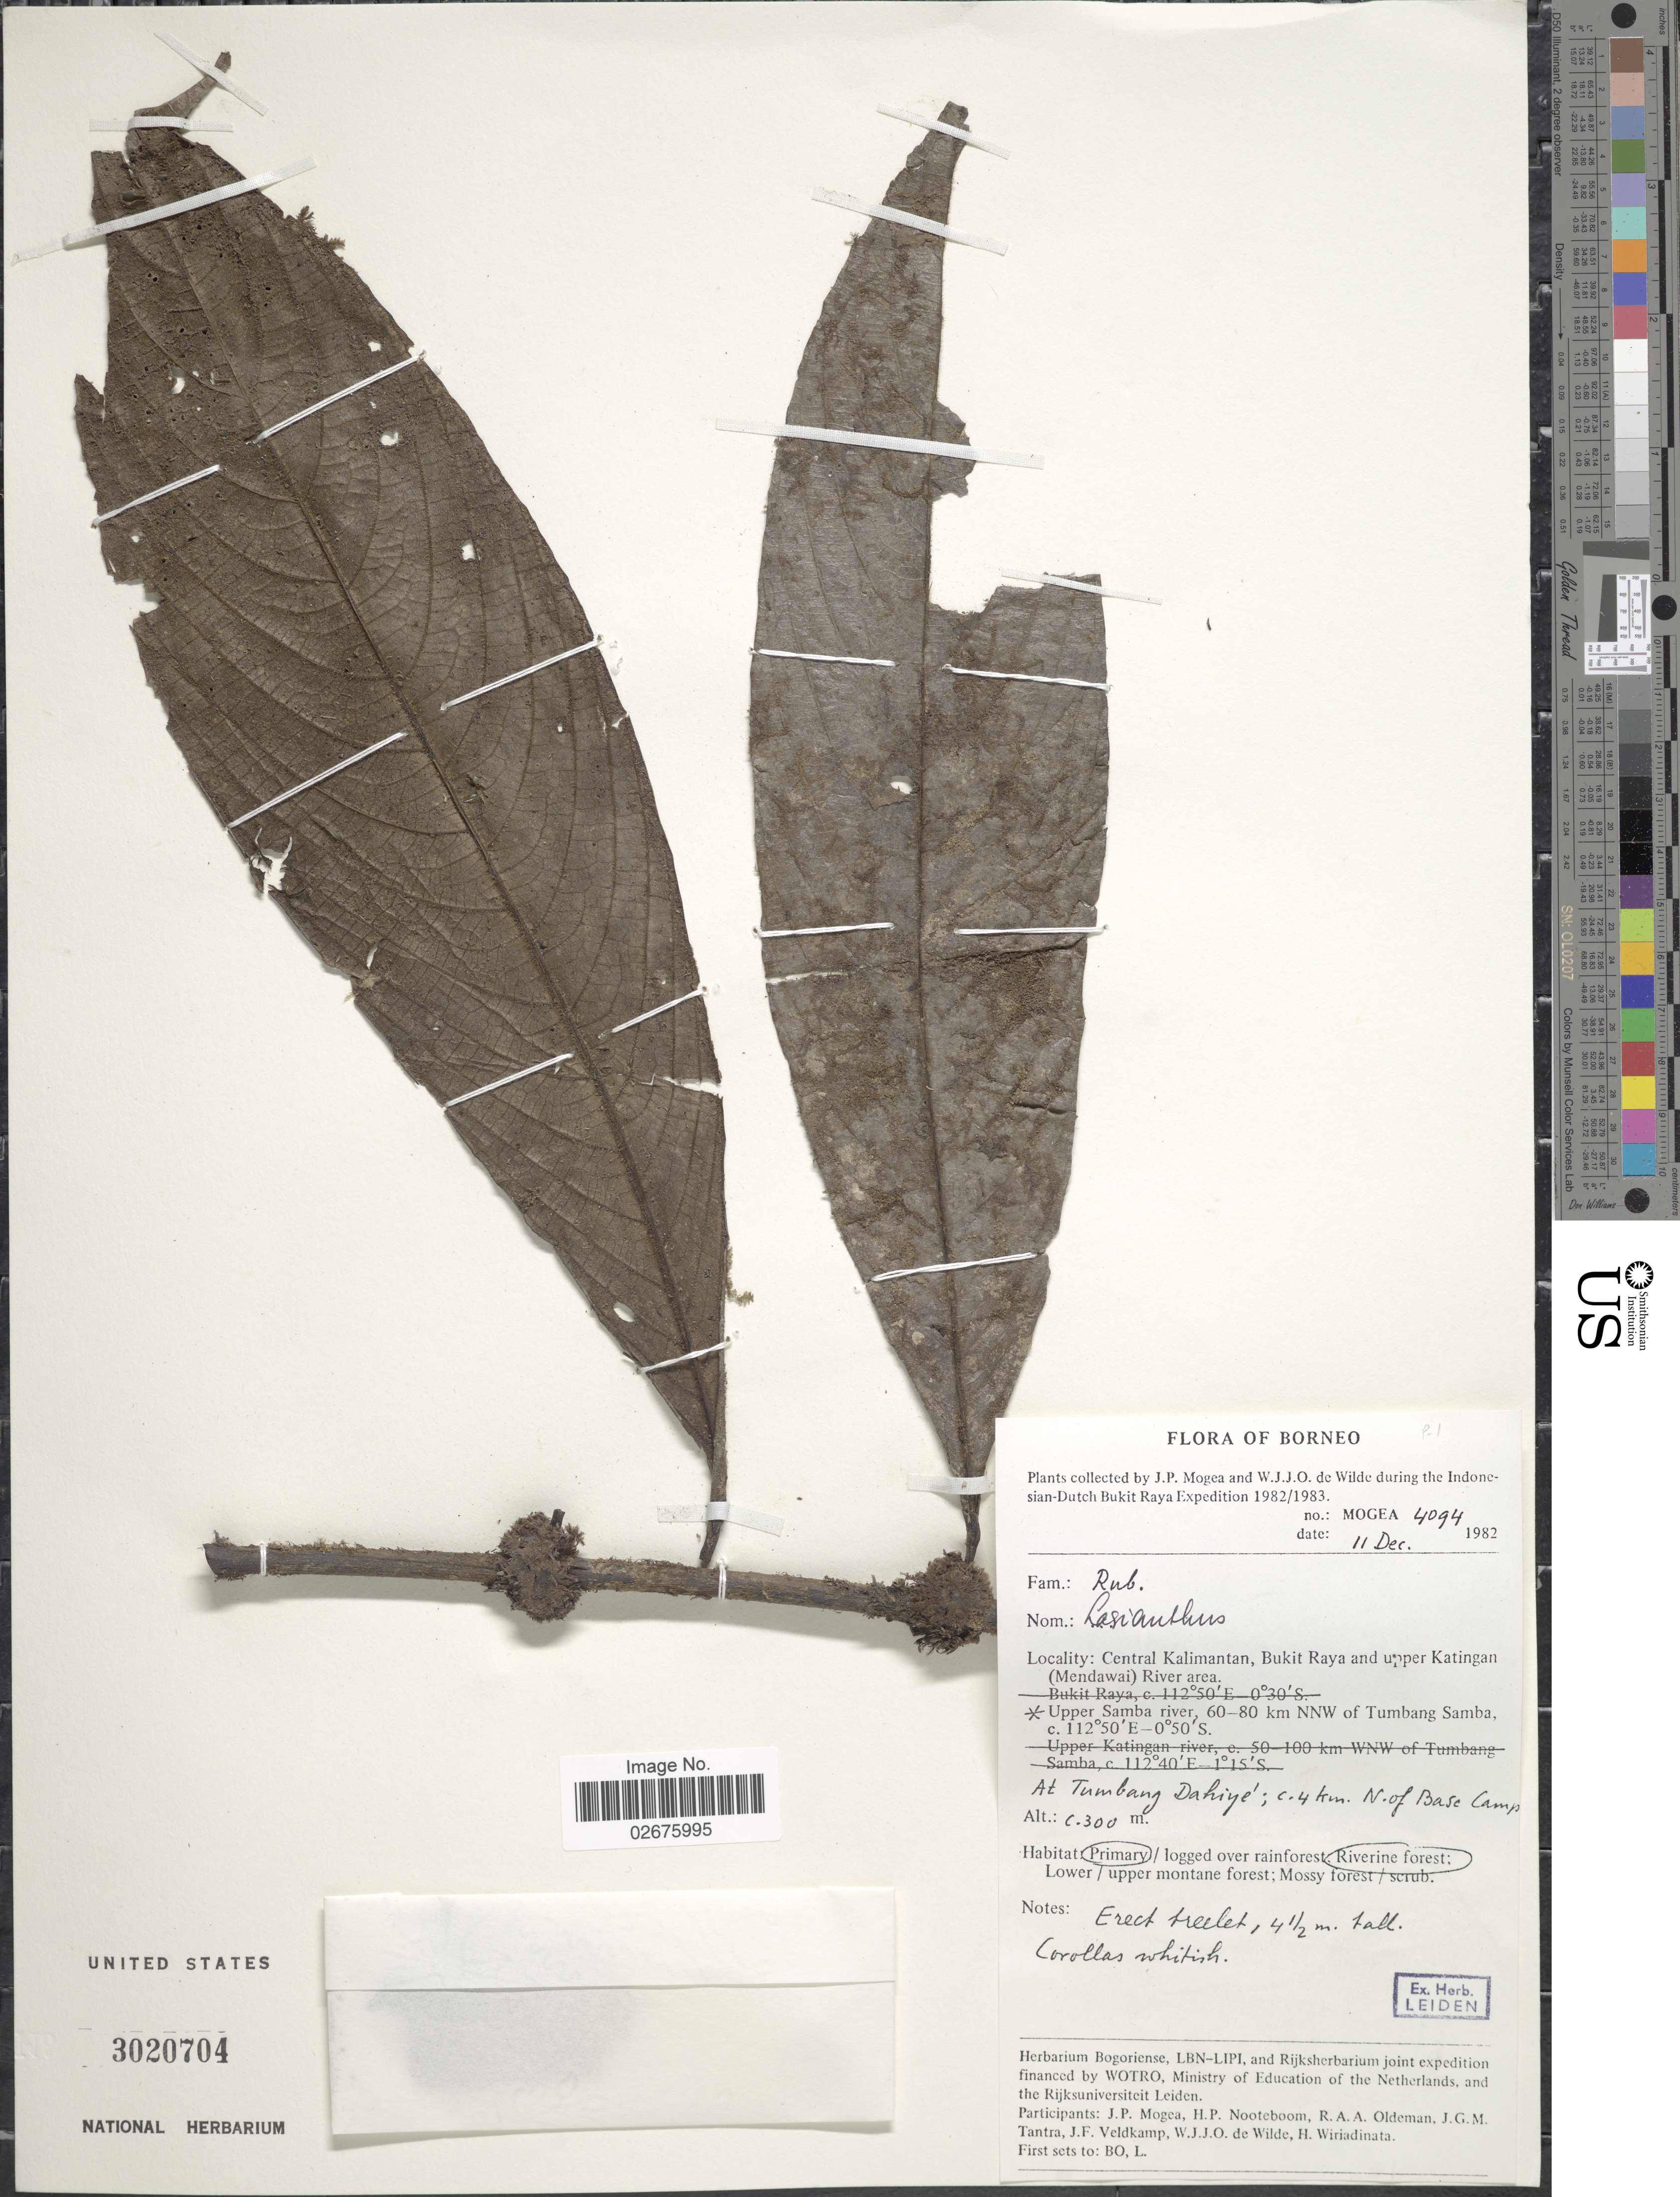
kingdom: Plantae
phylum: Tracheophyta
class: Magnoliopsida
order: Gentianales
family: Rubiaceae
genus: Lasianthus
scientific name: Lasianthus sp.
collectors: J. Mogea, W. J. de Wilde, H. P. Nooteboom, R. Oldeman & et al.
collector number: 4094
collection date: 1982-12-11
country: Indonesia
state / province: Kalimantan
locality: Borneo. Central Kalimantan, Bukit Raya and upper Katingan (Mendawai) River area. Upper Samba river, 60-80 km NNW of Tumbang Samba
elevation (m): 300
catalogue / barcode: US 3020704